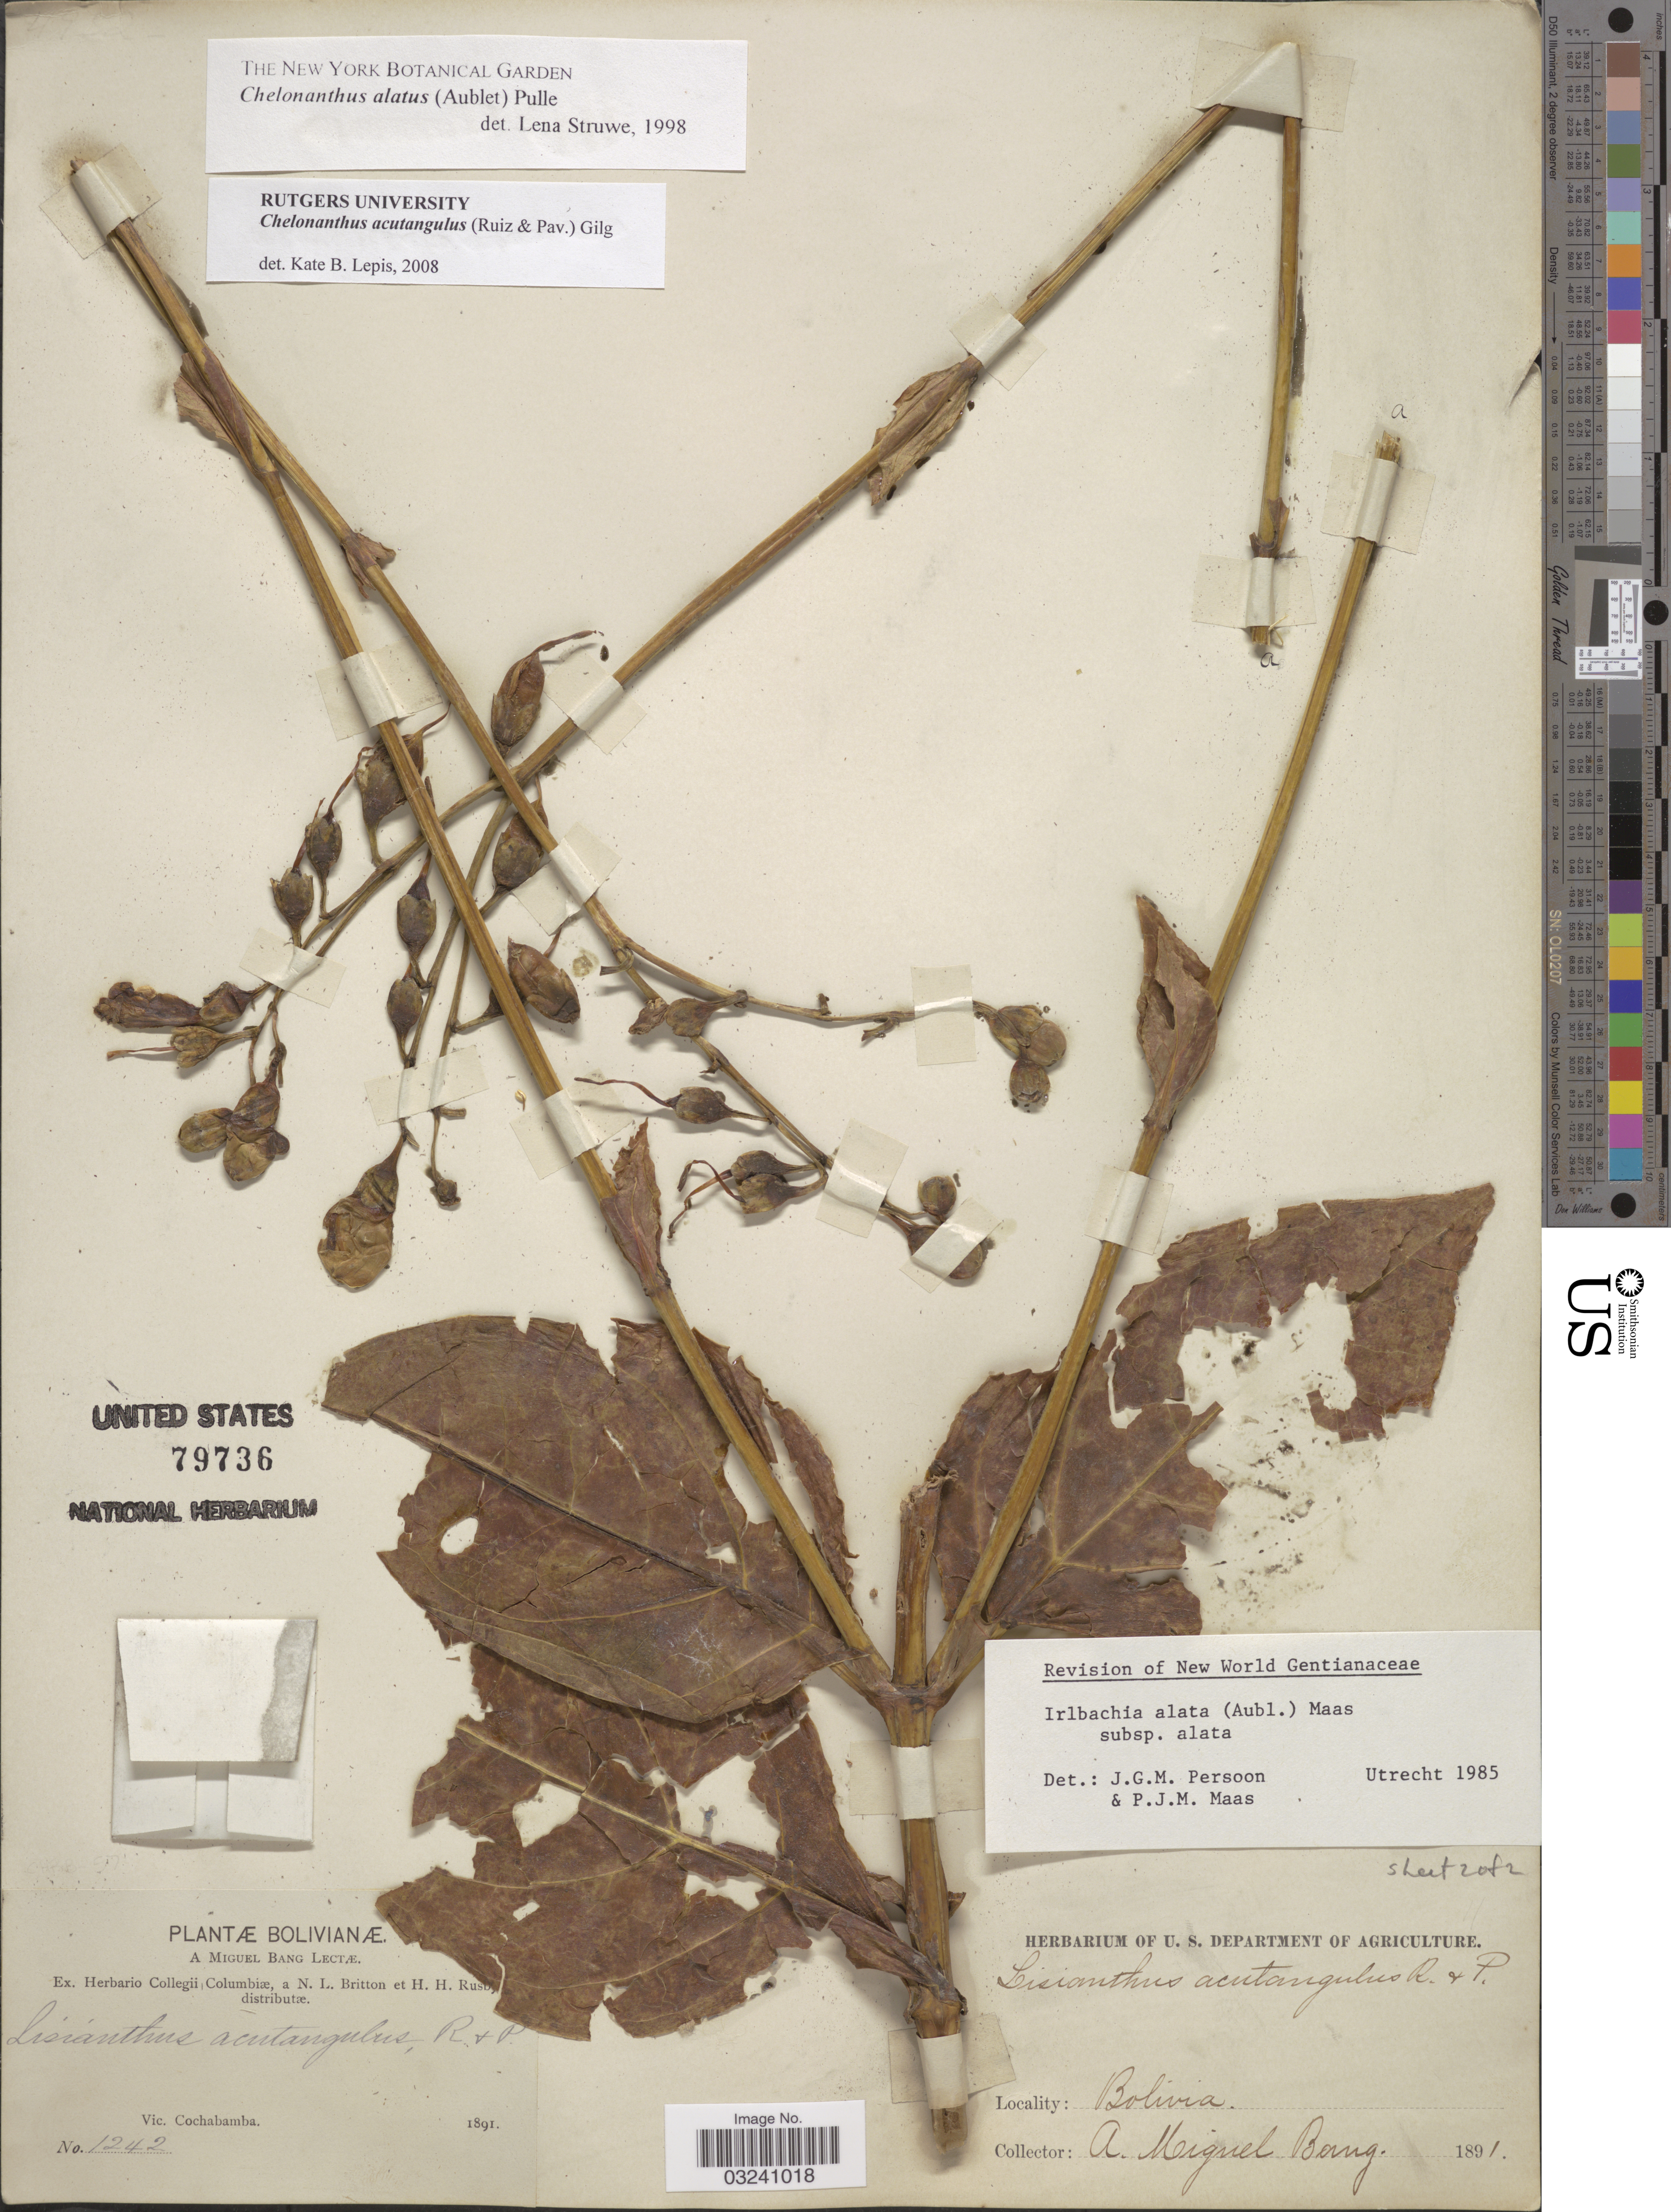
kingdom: Plantae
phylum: Tracheophyta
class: Magnoliopsida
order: Gentianales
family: Gentianaceae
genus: Chelonanthus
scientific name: Chelonanthus acutangulus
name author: (Ruiz & Pav.) Gilg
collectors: M. Bang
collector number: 1242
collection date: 1891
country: Bolivia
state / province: Cochabamba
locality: Vic. Cochabamba.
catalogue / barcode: US 79736